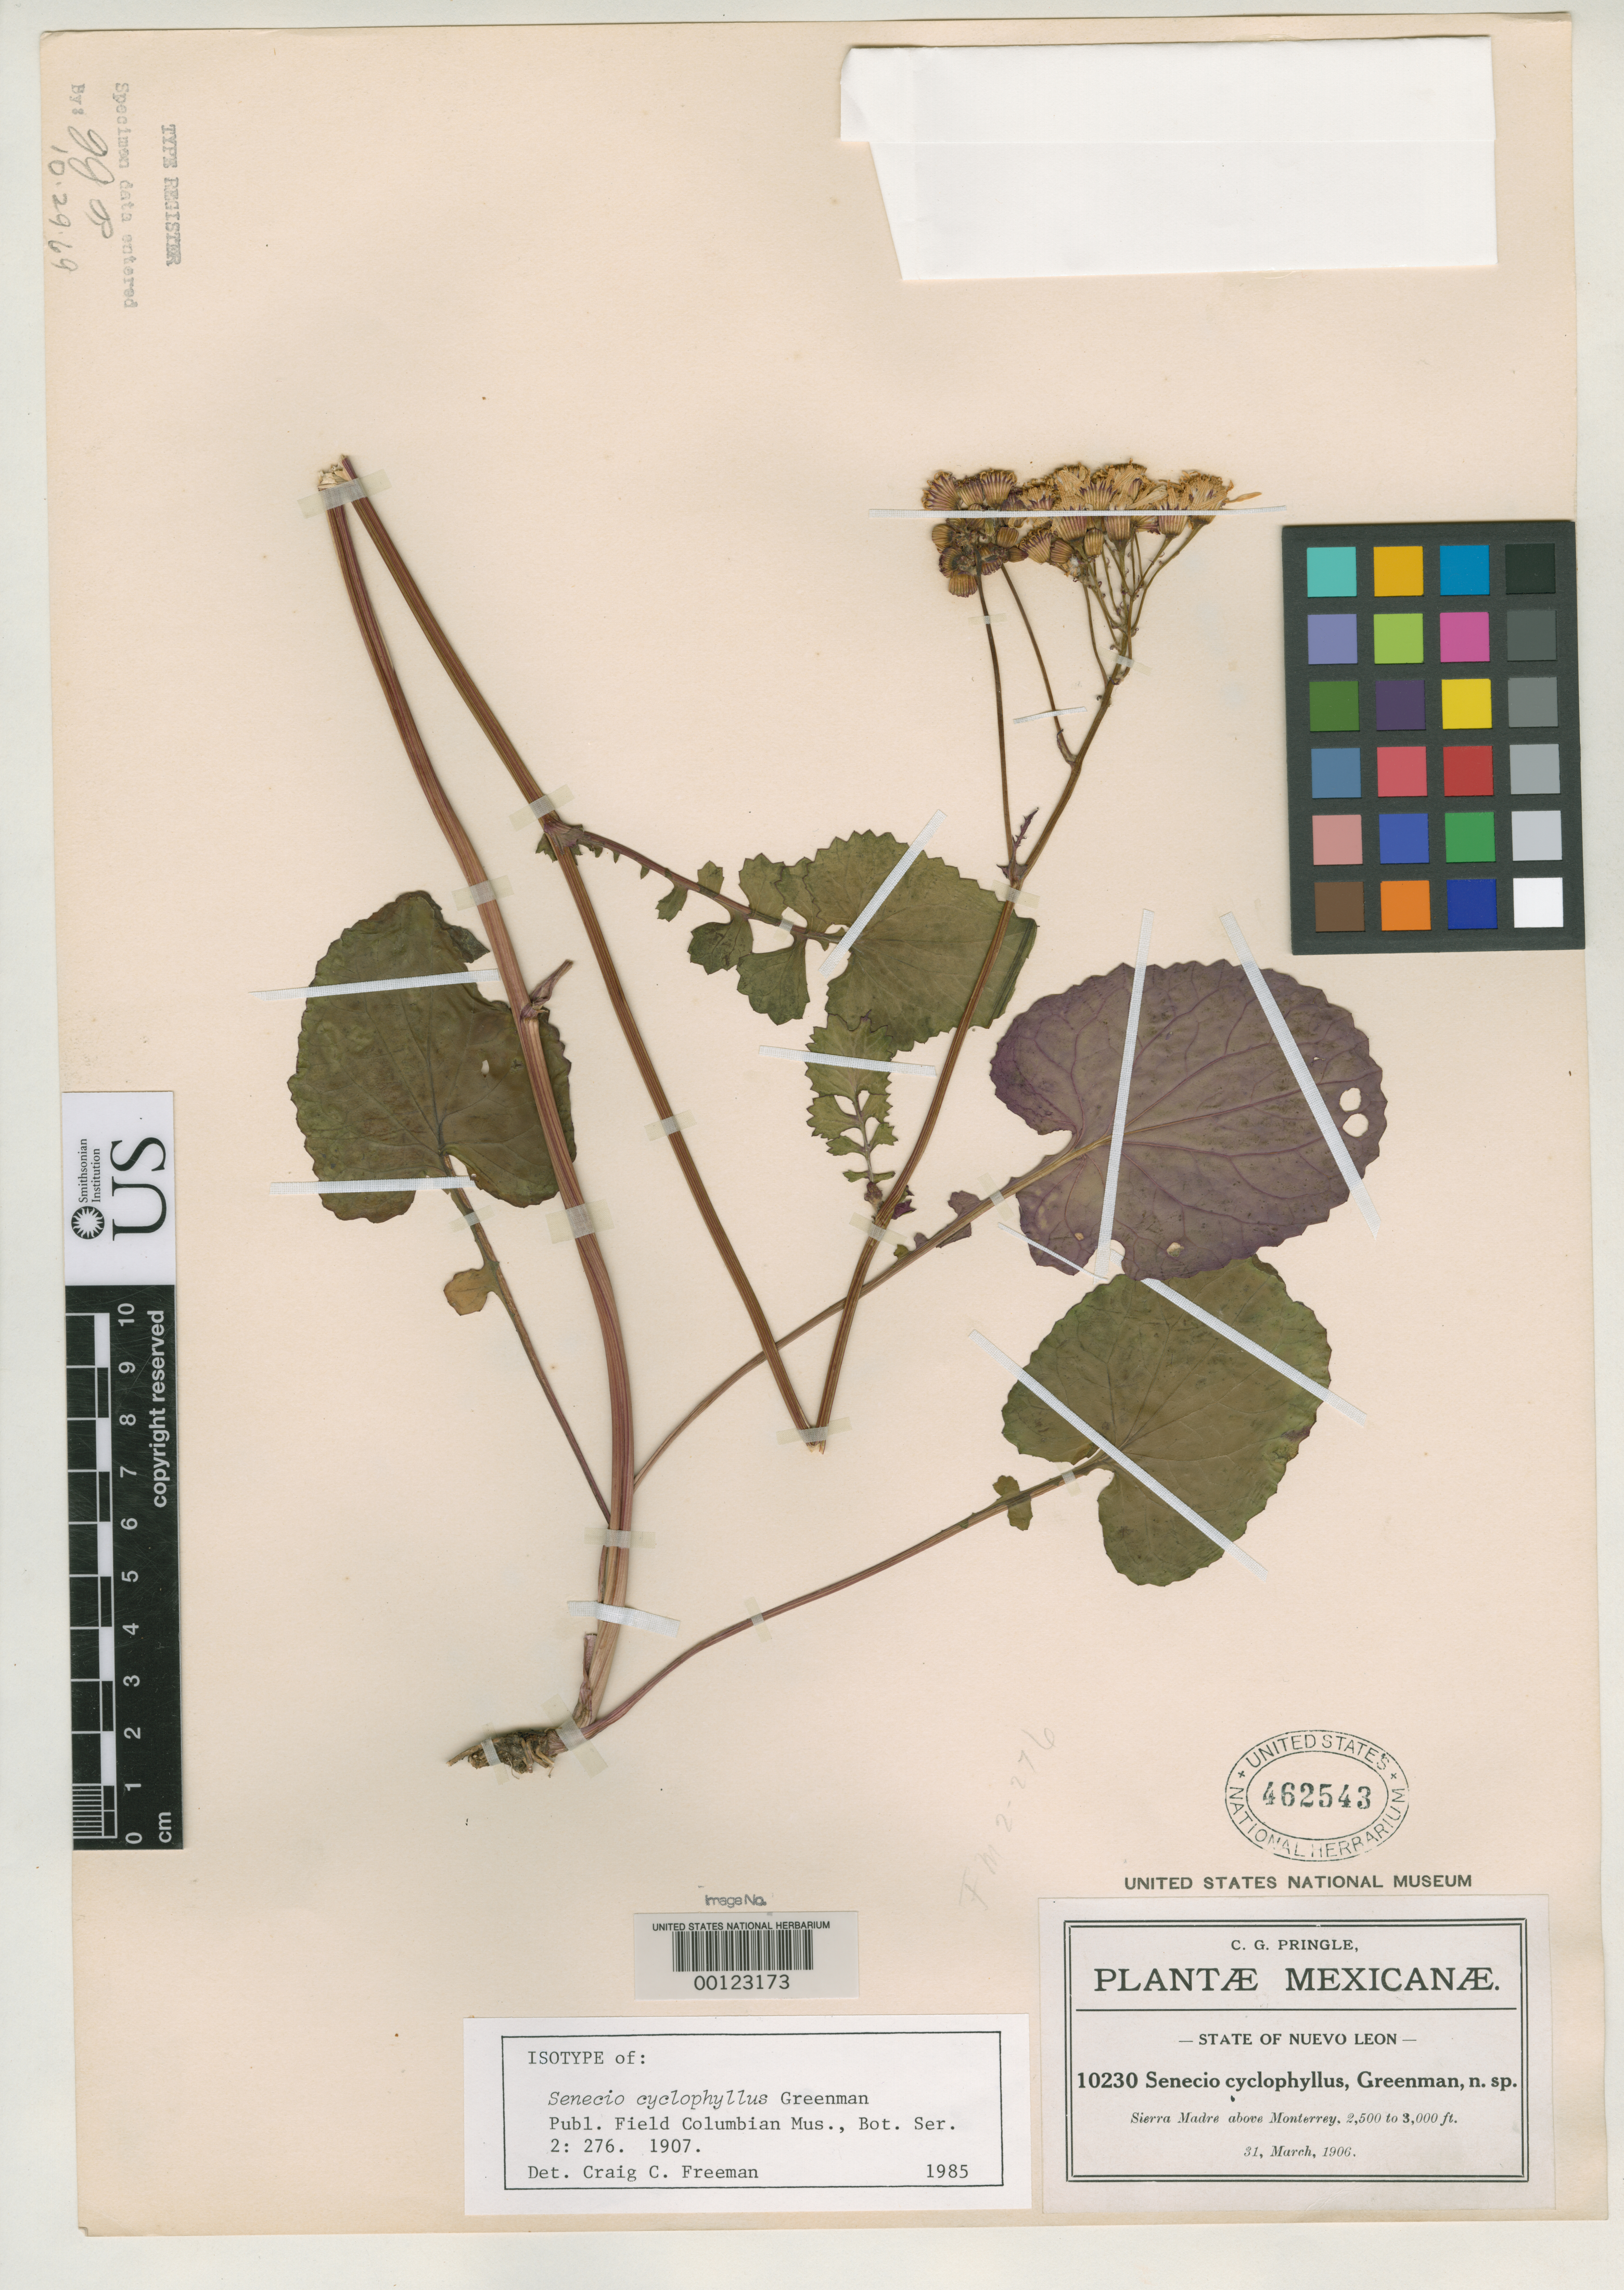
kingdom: Plantae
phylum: Tracheophyta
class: Magnoliopsida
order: Asterales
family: Asteraceae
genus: Senecio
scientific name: Senecio cyclophyllus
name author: Greenm.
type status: Isotype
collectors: C. G. Pringle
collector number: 10230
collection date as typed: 31 Mar 1906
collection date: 1906-03-31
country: Mexico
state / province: Nuevo León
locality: Near Monterrey, alt. 2500-3000 ft.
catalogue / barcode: US 462543